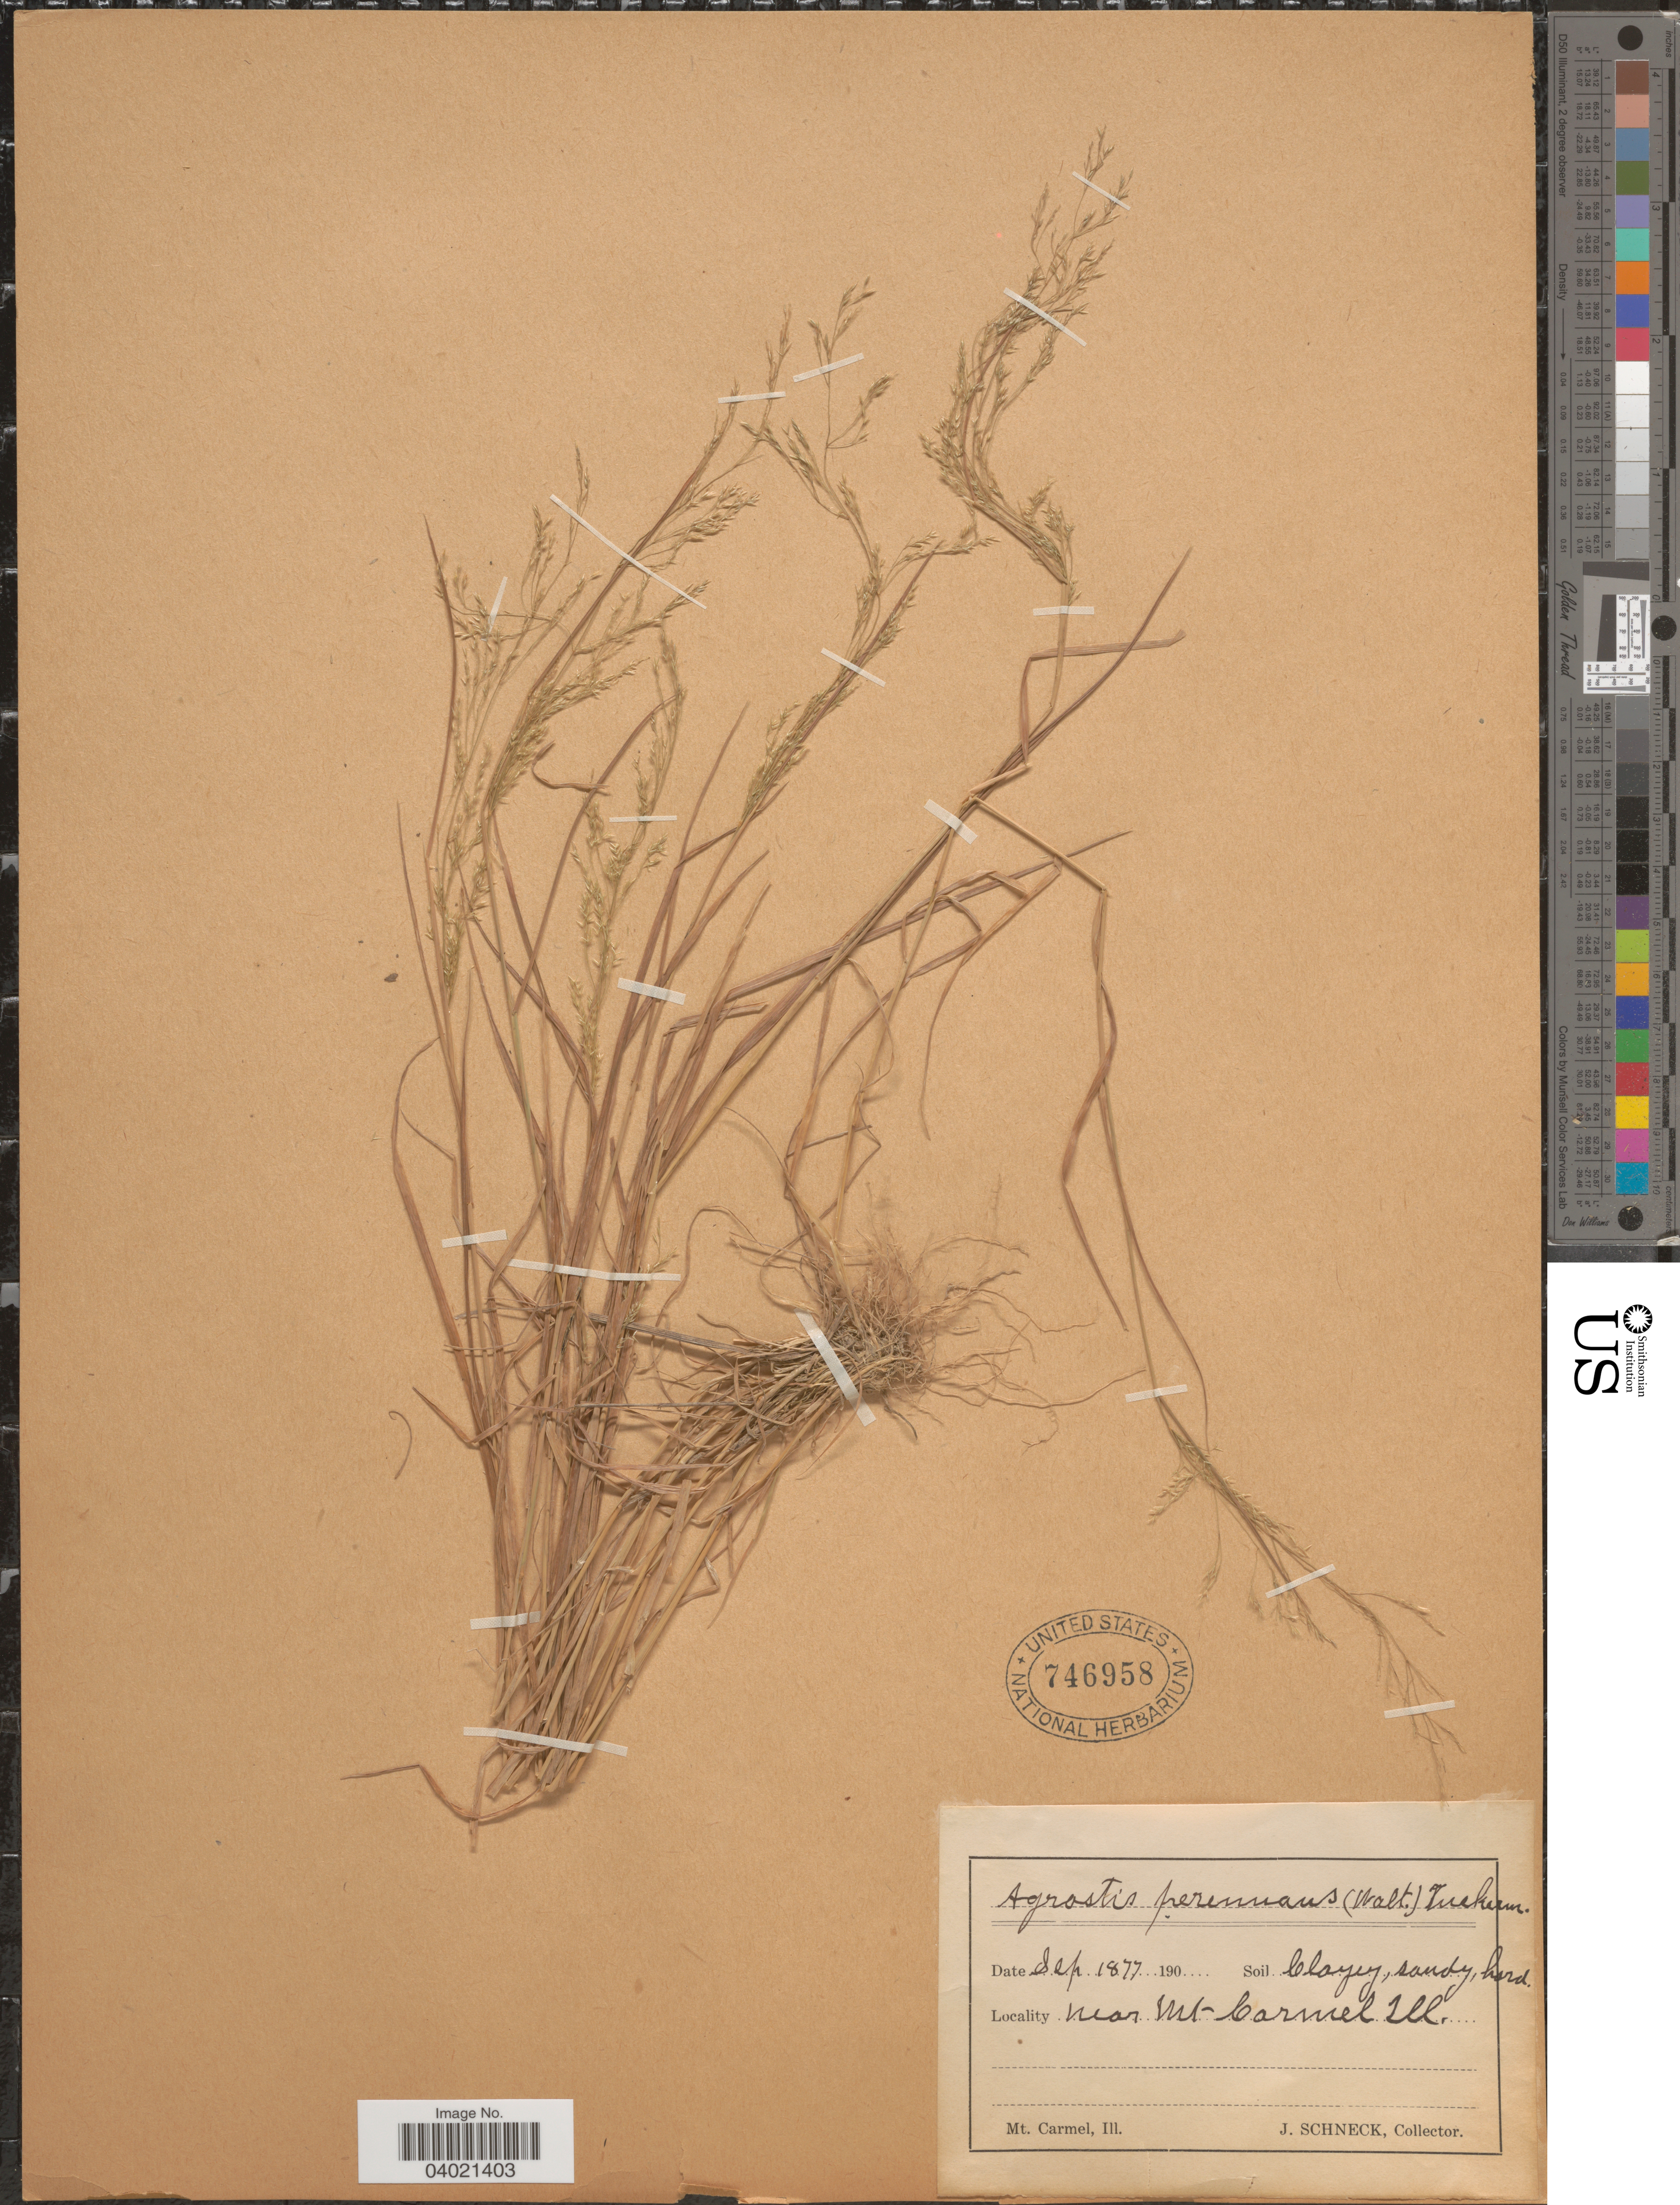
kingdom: Plantae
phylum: Tracheophyta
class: Liliopsida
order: Poales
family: Poaceae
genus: Agrostis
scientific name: Agrostis perennans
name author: (Walter) Tuck.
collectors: J. Schneck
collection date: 1877-09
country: United States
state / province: Illinois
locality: Near Mt Carmel.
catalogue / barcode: US 746958